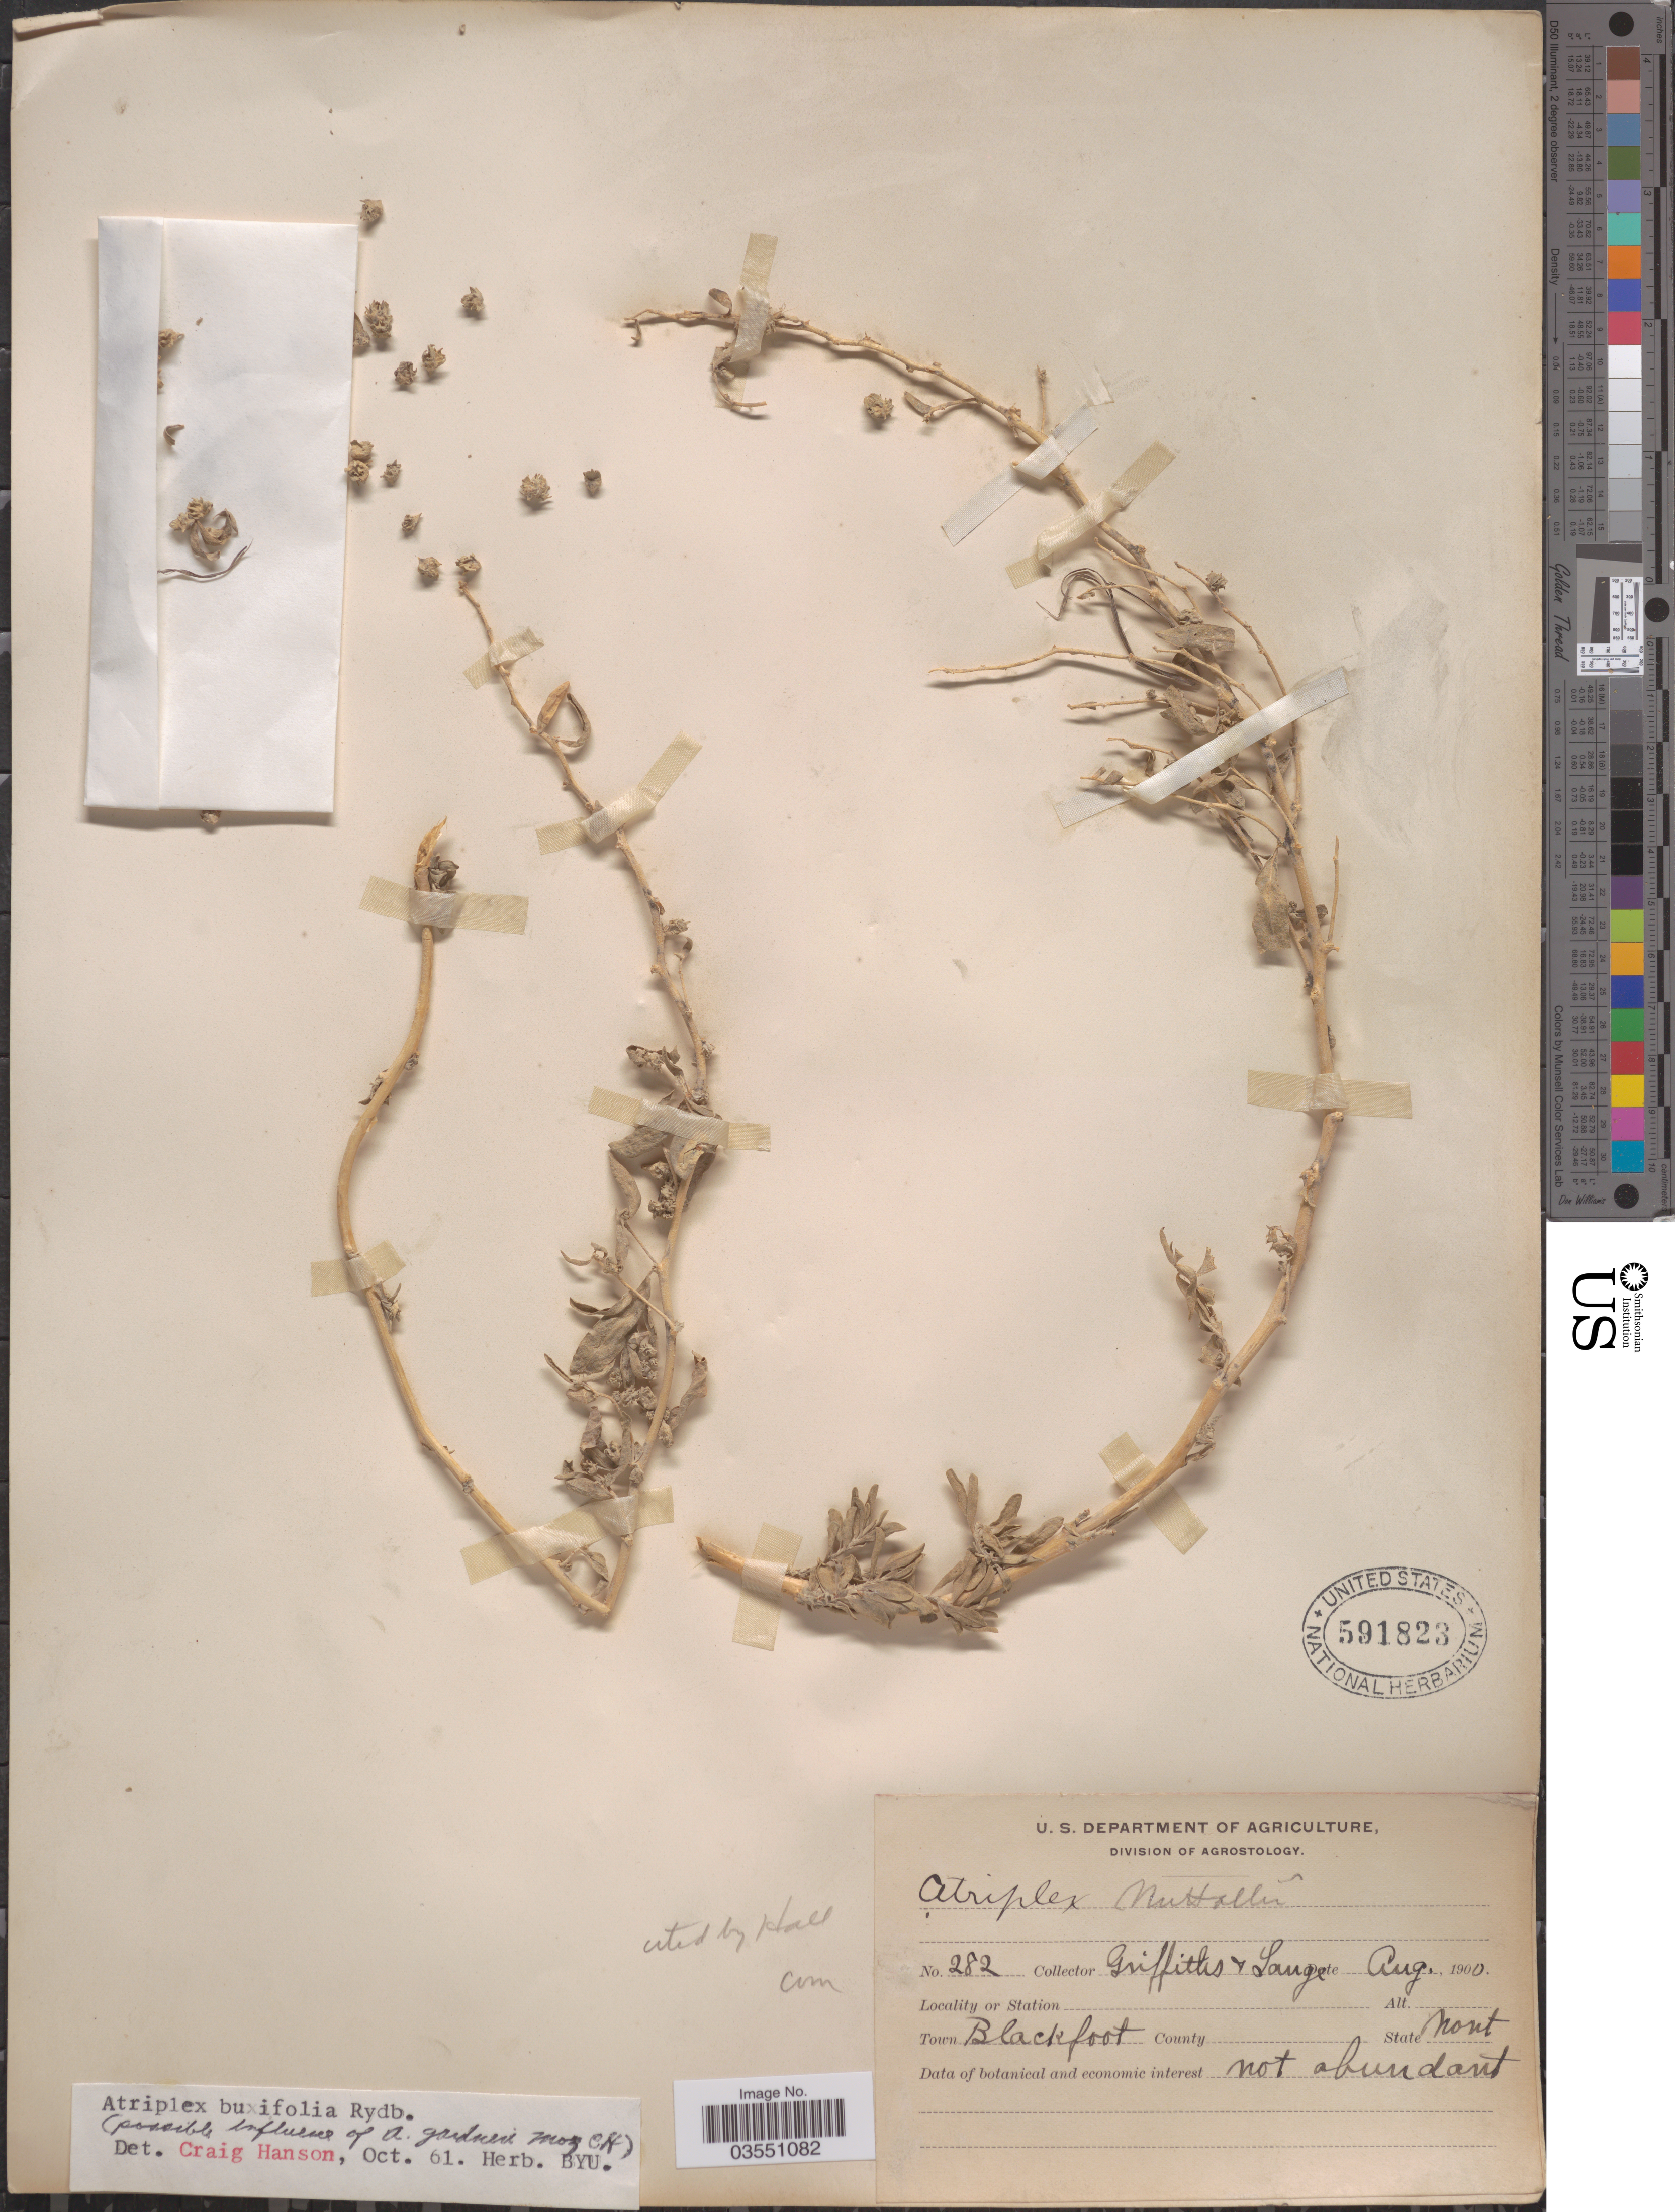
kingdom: Plantae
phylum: Tracheophyta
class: Magnoliopsida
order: Caryophyllales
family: Amaranthaceae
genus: Atriplex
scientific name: Atriplex buxifolia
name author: Rydb.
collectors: -- Griffiths & -- Lange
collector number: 282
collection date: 1900-08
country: United States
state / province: Montana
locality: Town Blackfoot.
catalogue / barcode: US 591823